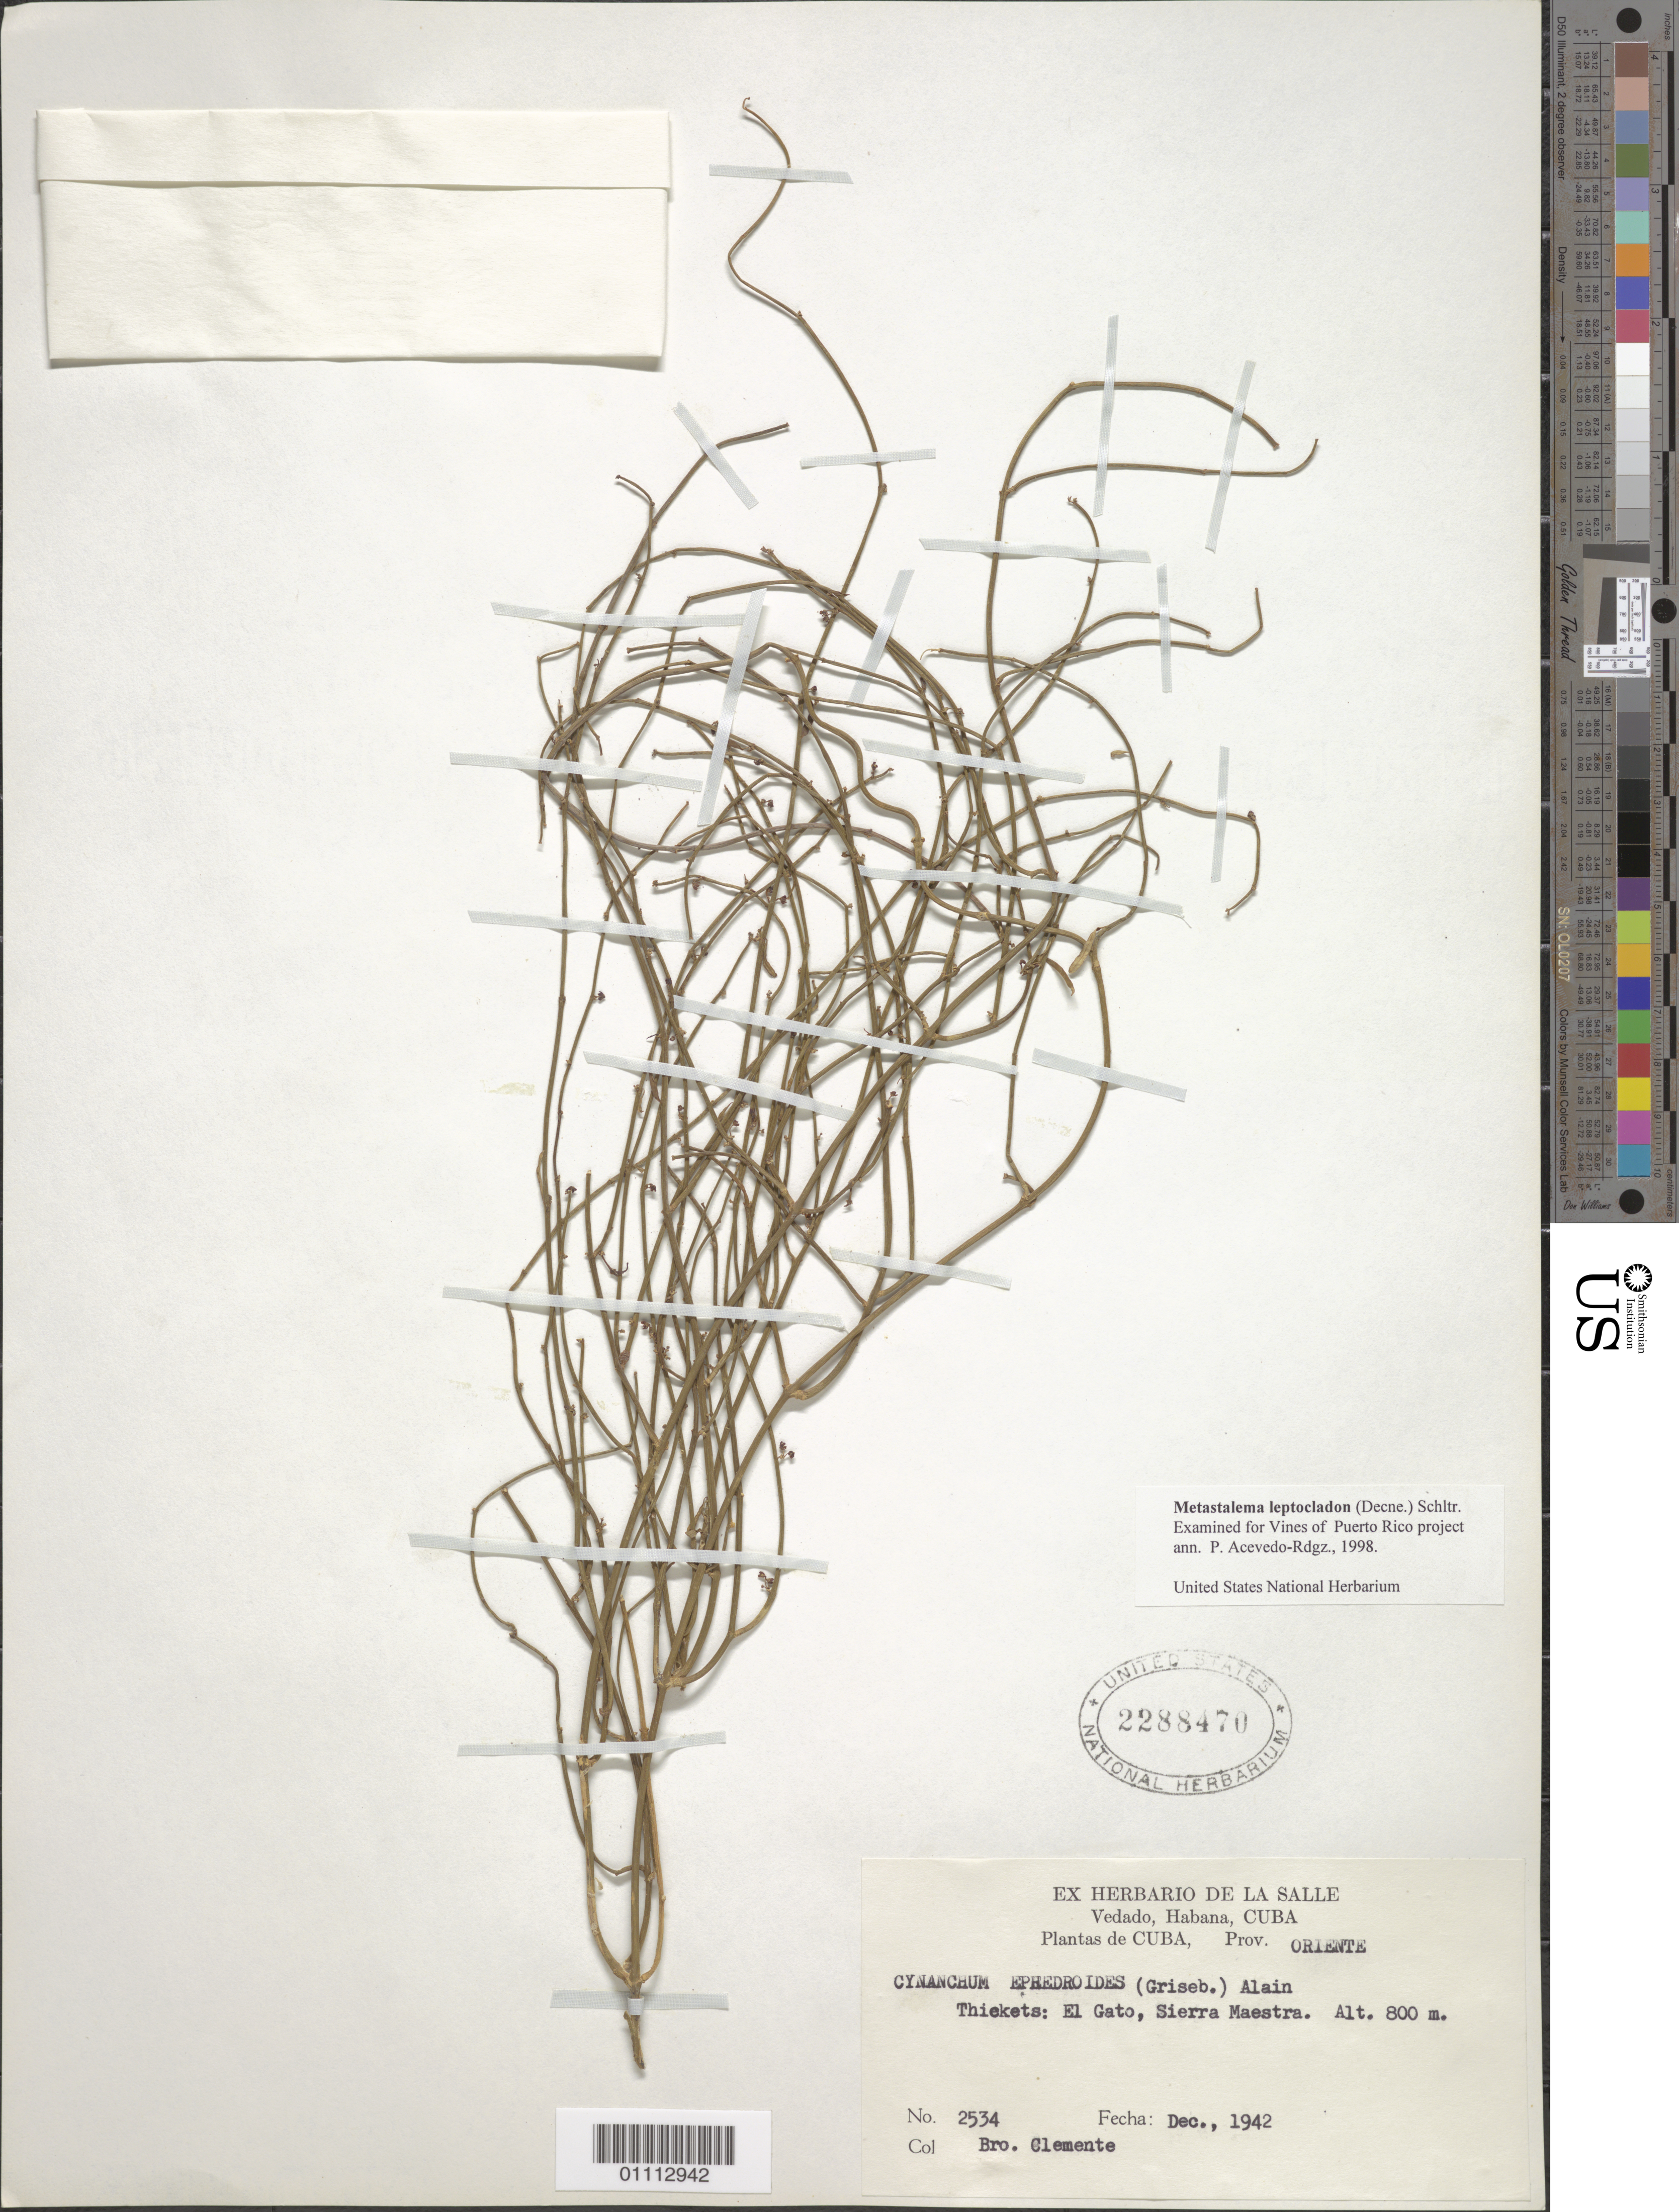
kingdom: Plantae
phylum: Tracheophyta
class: Magnoliopsida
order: Gentianales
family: Apocynaceae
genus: Metastelma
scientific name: Metastelma leptocladum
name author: (Decne.) Schltr.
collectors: Bro. Clemente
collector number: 2534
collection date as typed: Dec 1942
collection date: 1942-12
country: Cuba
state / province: Santiago de Cuba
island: Cuba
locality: Thickets: El Gato, Sierra Maestra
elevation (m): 800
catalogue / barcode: US 2288470